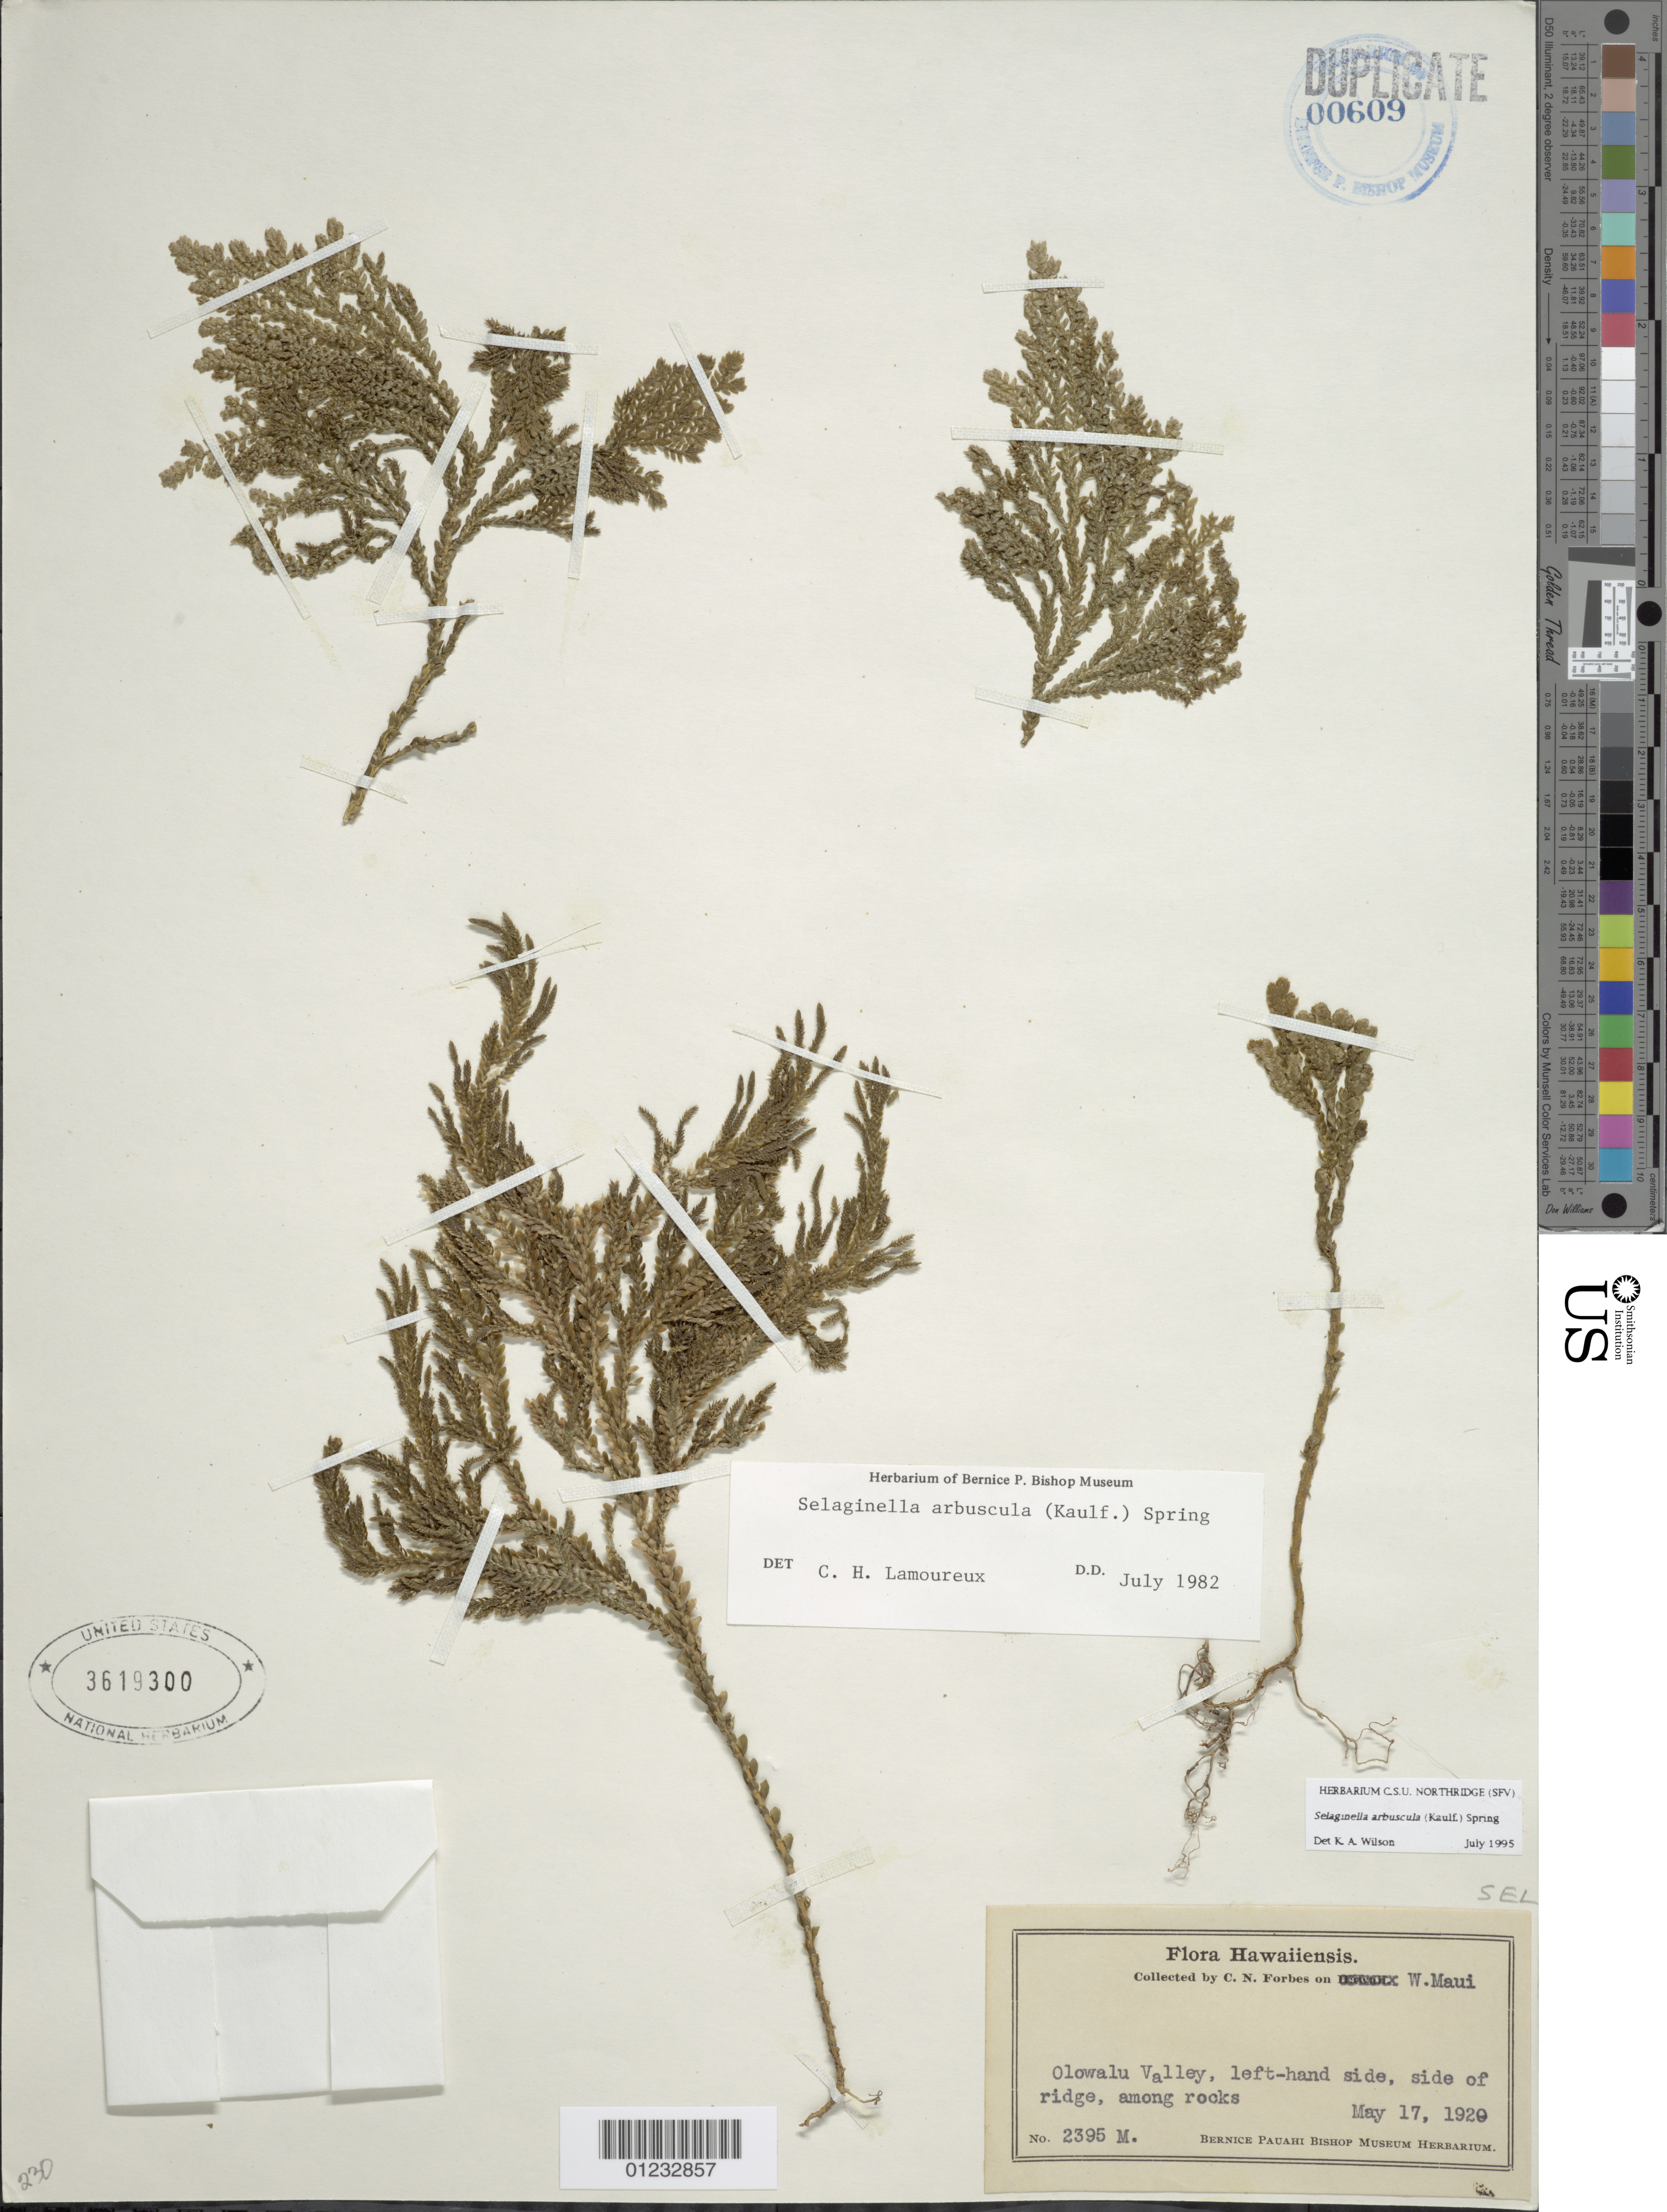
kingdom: Plantae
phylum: Tracheophyta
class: Lycopodiopsida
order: Selaginellales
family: Selaginellaceae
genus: Selaginella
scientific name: Selaginella arbuscula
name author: (Kualf.) Spring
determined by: Wilson, K. A.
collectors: C. N. Forbes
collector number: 2395.M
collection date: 1920-05-17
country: United States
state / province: Hawaii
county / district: Maui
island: Maui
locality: W. Maui, Olowalu Valley, left-hand side, side of ridge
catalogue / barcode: US 3619300